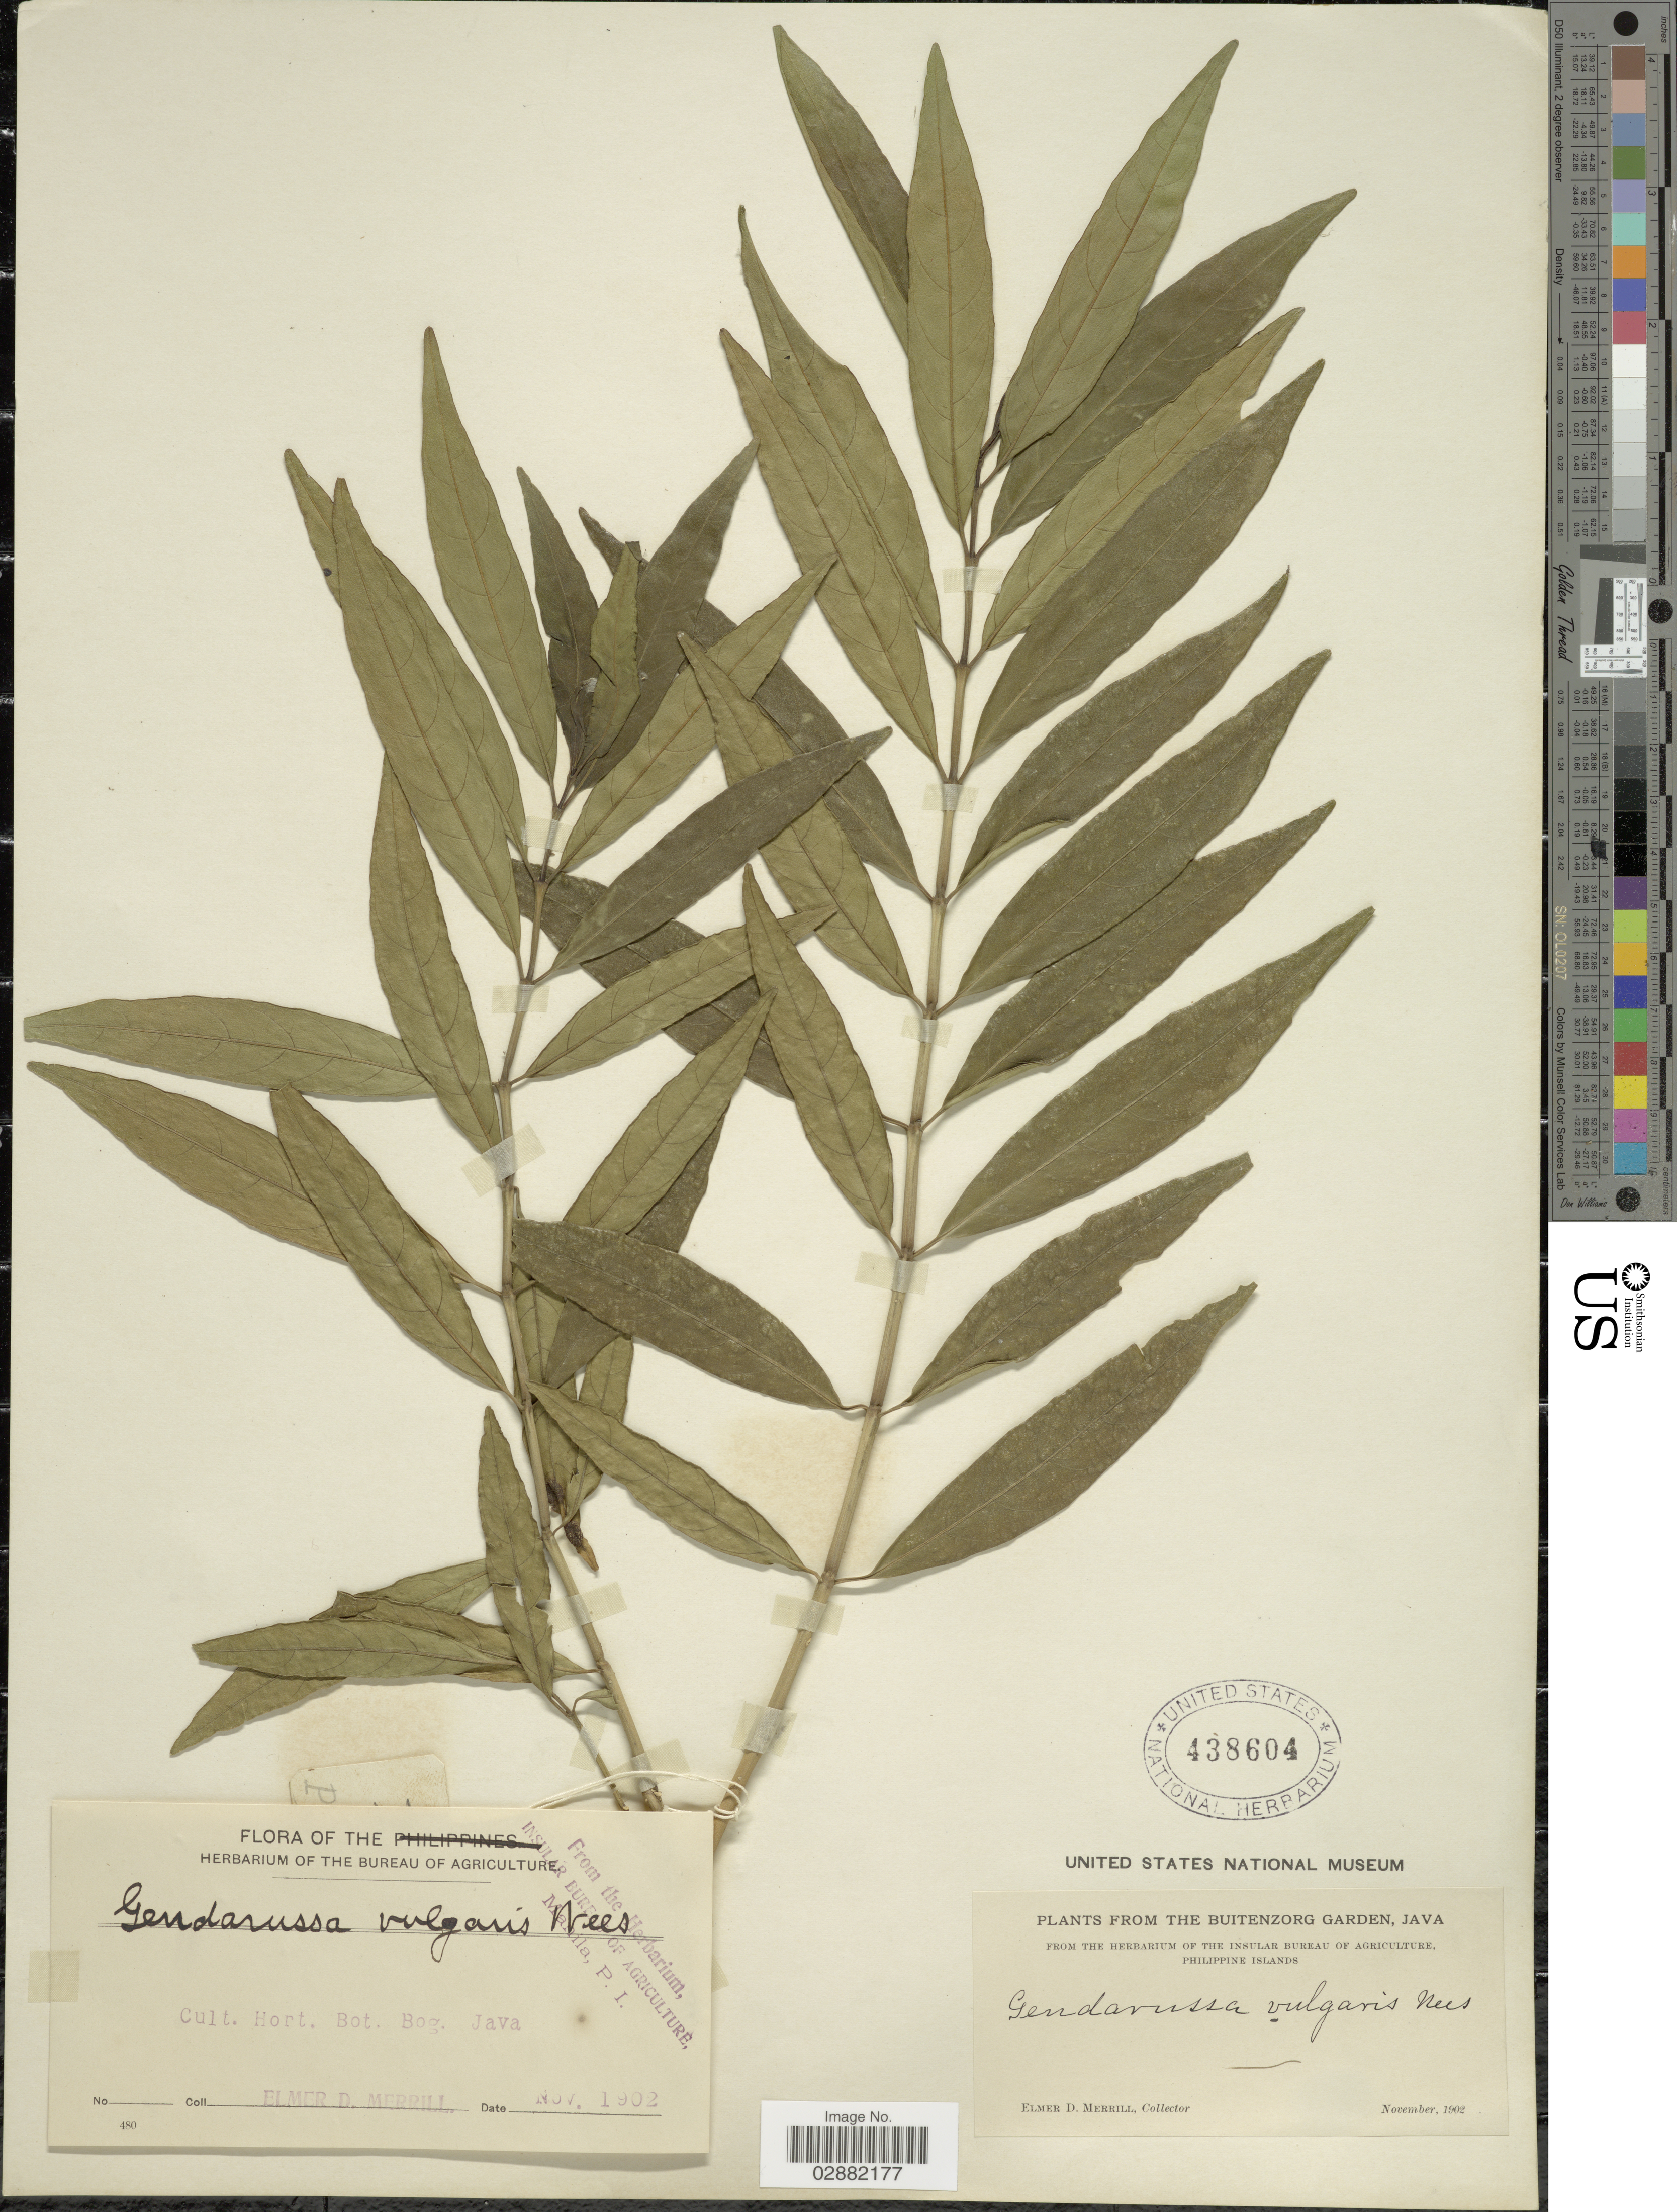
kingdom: Plantae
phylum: Tracheophyta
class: Magnoliopsida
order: Lamiales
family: Acanthaceae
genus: Justicia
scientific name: Justicia vulgaris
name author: Bertero ex Schult.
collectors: E. D. Merrill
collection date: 1902-11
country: Indonesia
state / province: Java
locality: The Buitenzorg Garden, Java. Cult. Hort. Bot. Bog. Java.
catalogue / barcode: US 438604